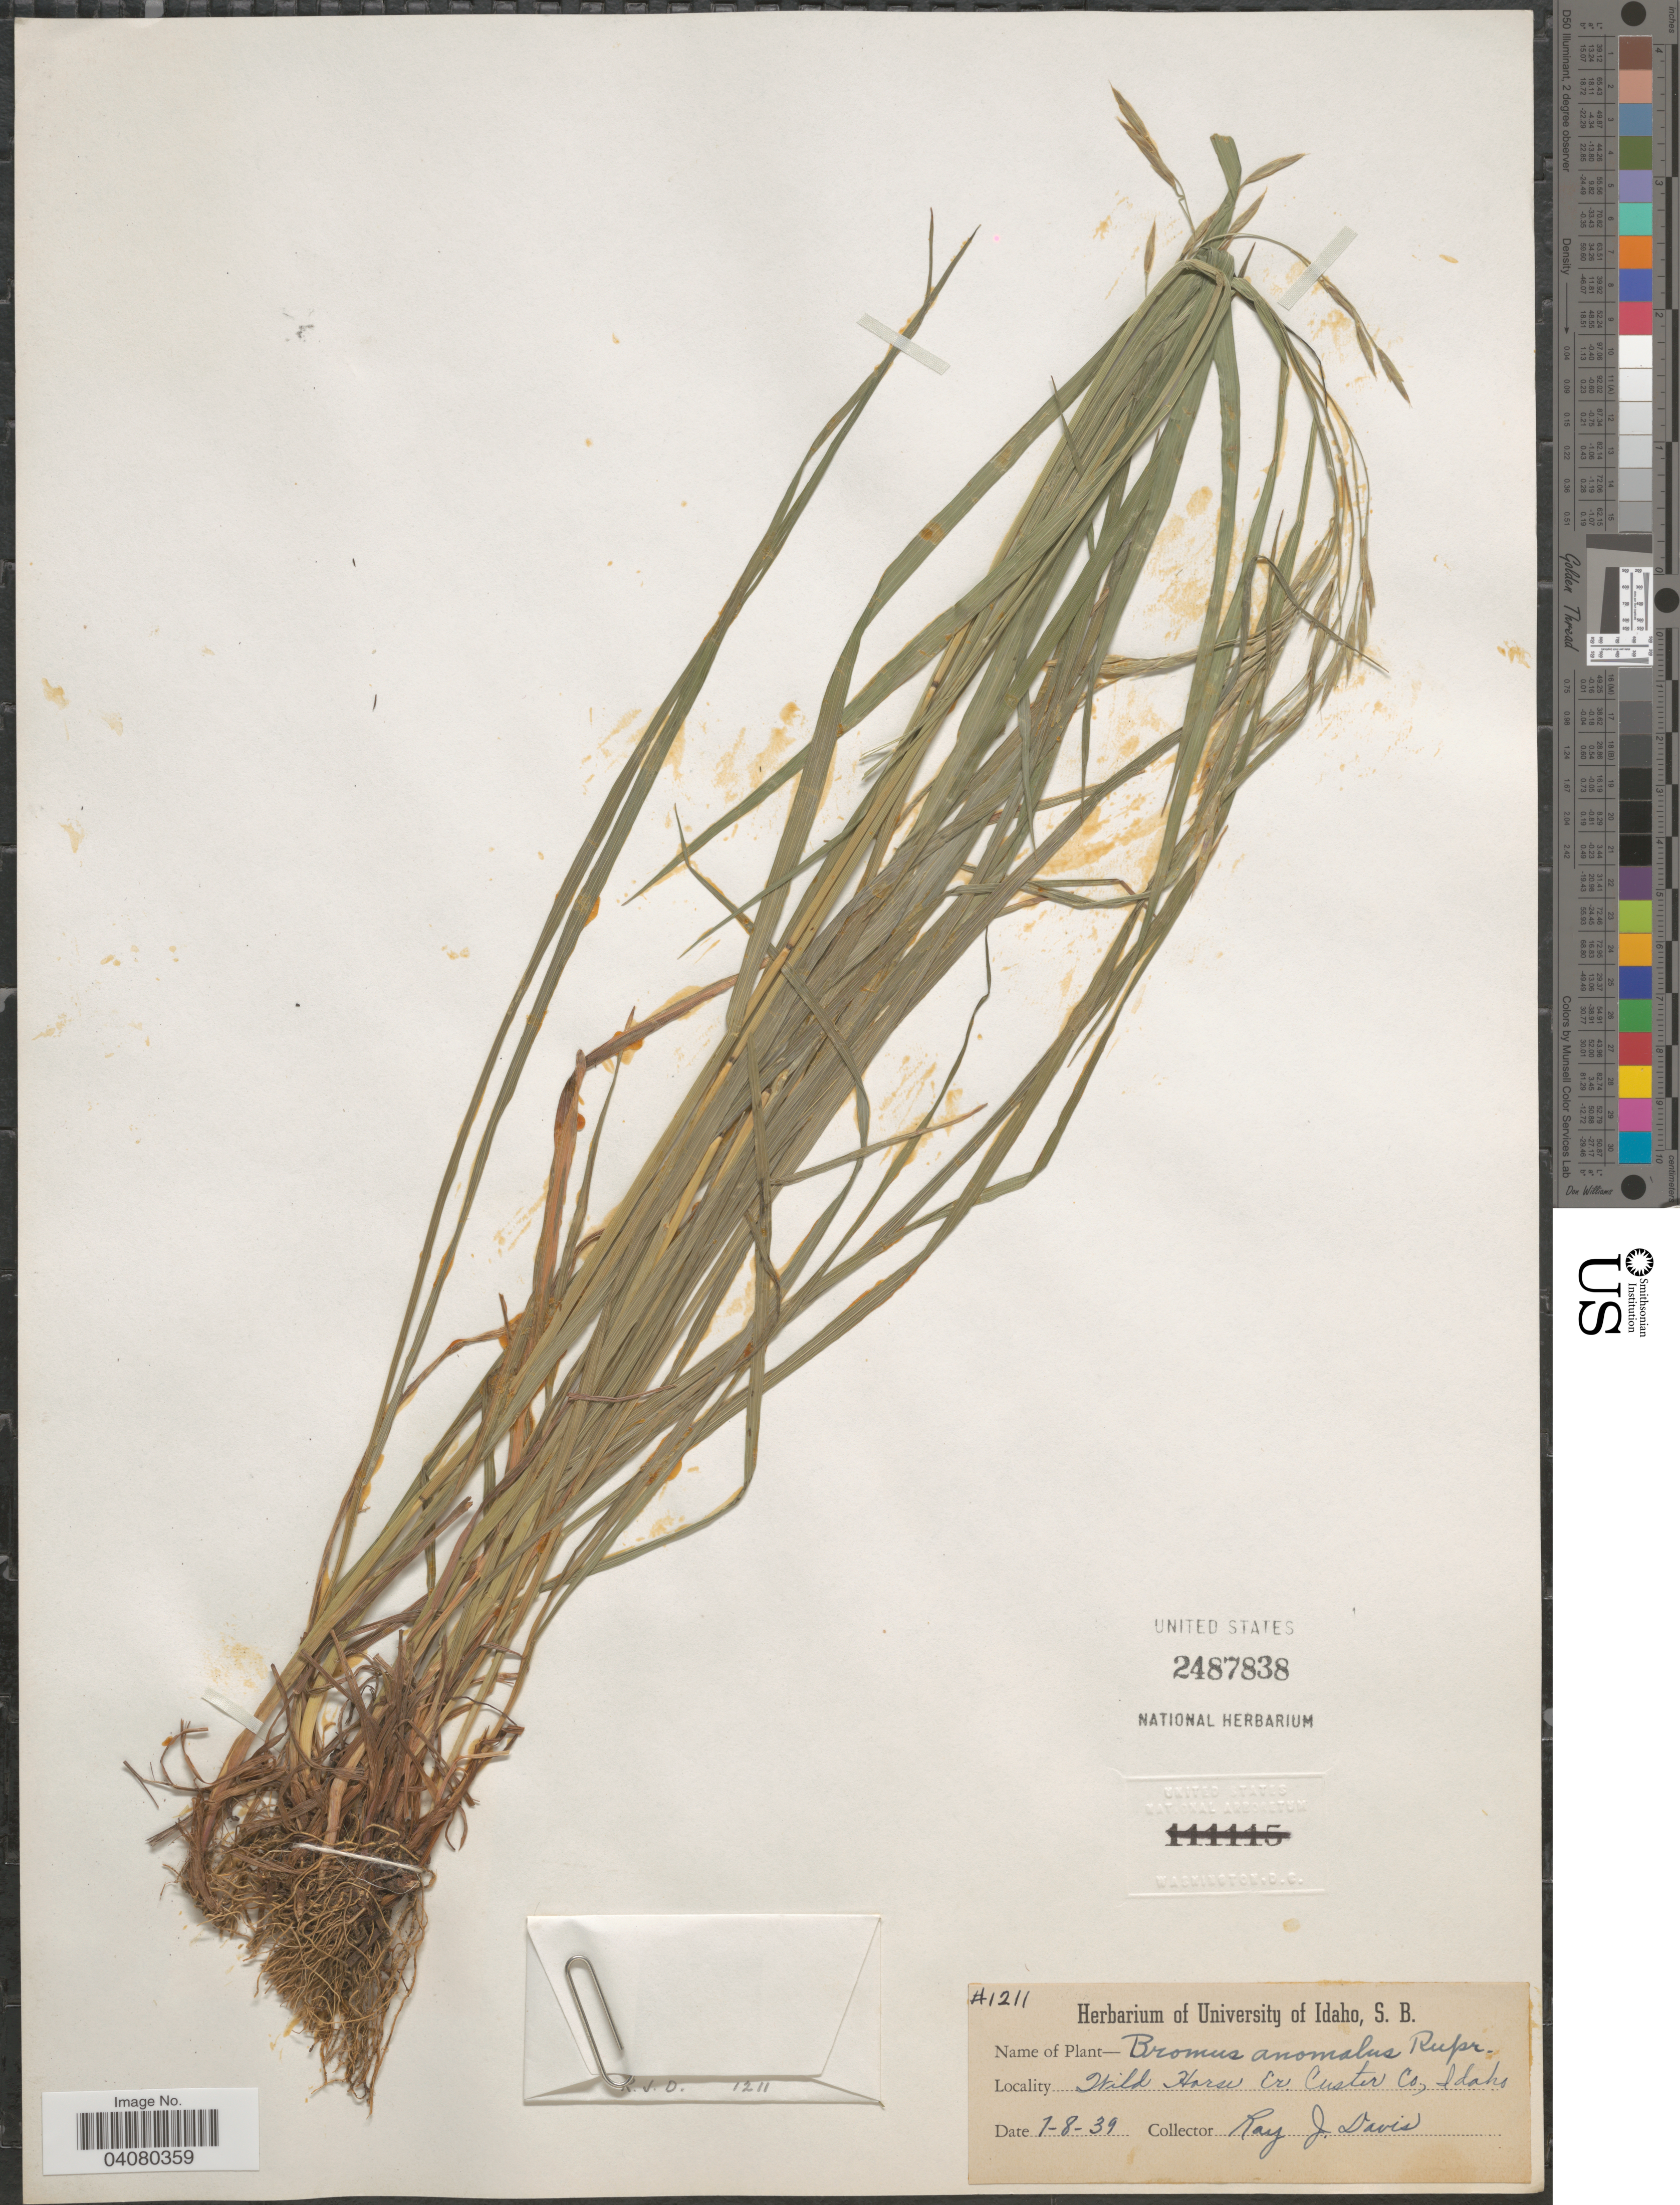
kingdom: Plantae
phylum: Tracheophyta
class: Liliopsida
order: Poales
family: Poaceae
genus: Bromus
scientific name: Bromus anomalus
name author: Rupr. ex E. Fourn.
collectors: R. Davis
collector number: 1211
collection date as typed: Transcribed d/m/y: 8/7/39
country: United States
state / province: Idaho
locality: Wild Horse Co. Custer Co.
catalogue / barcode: US 2487838